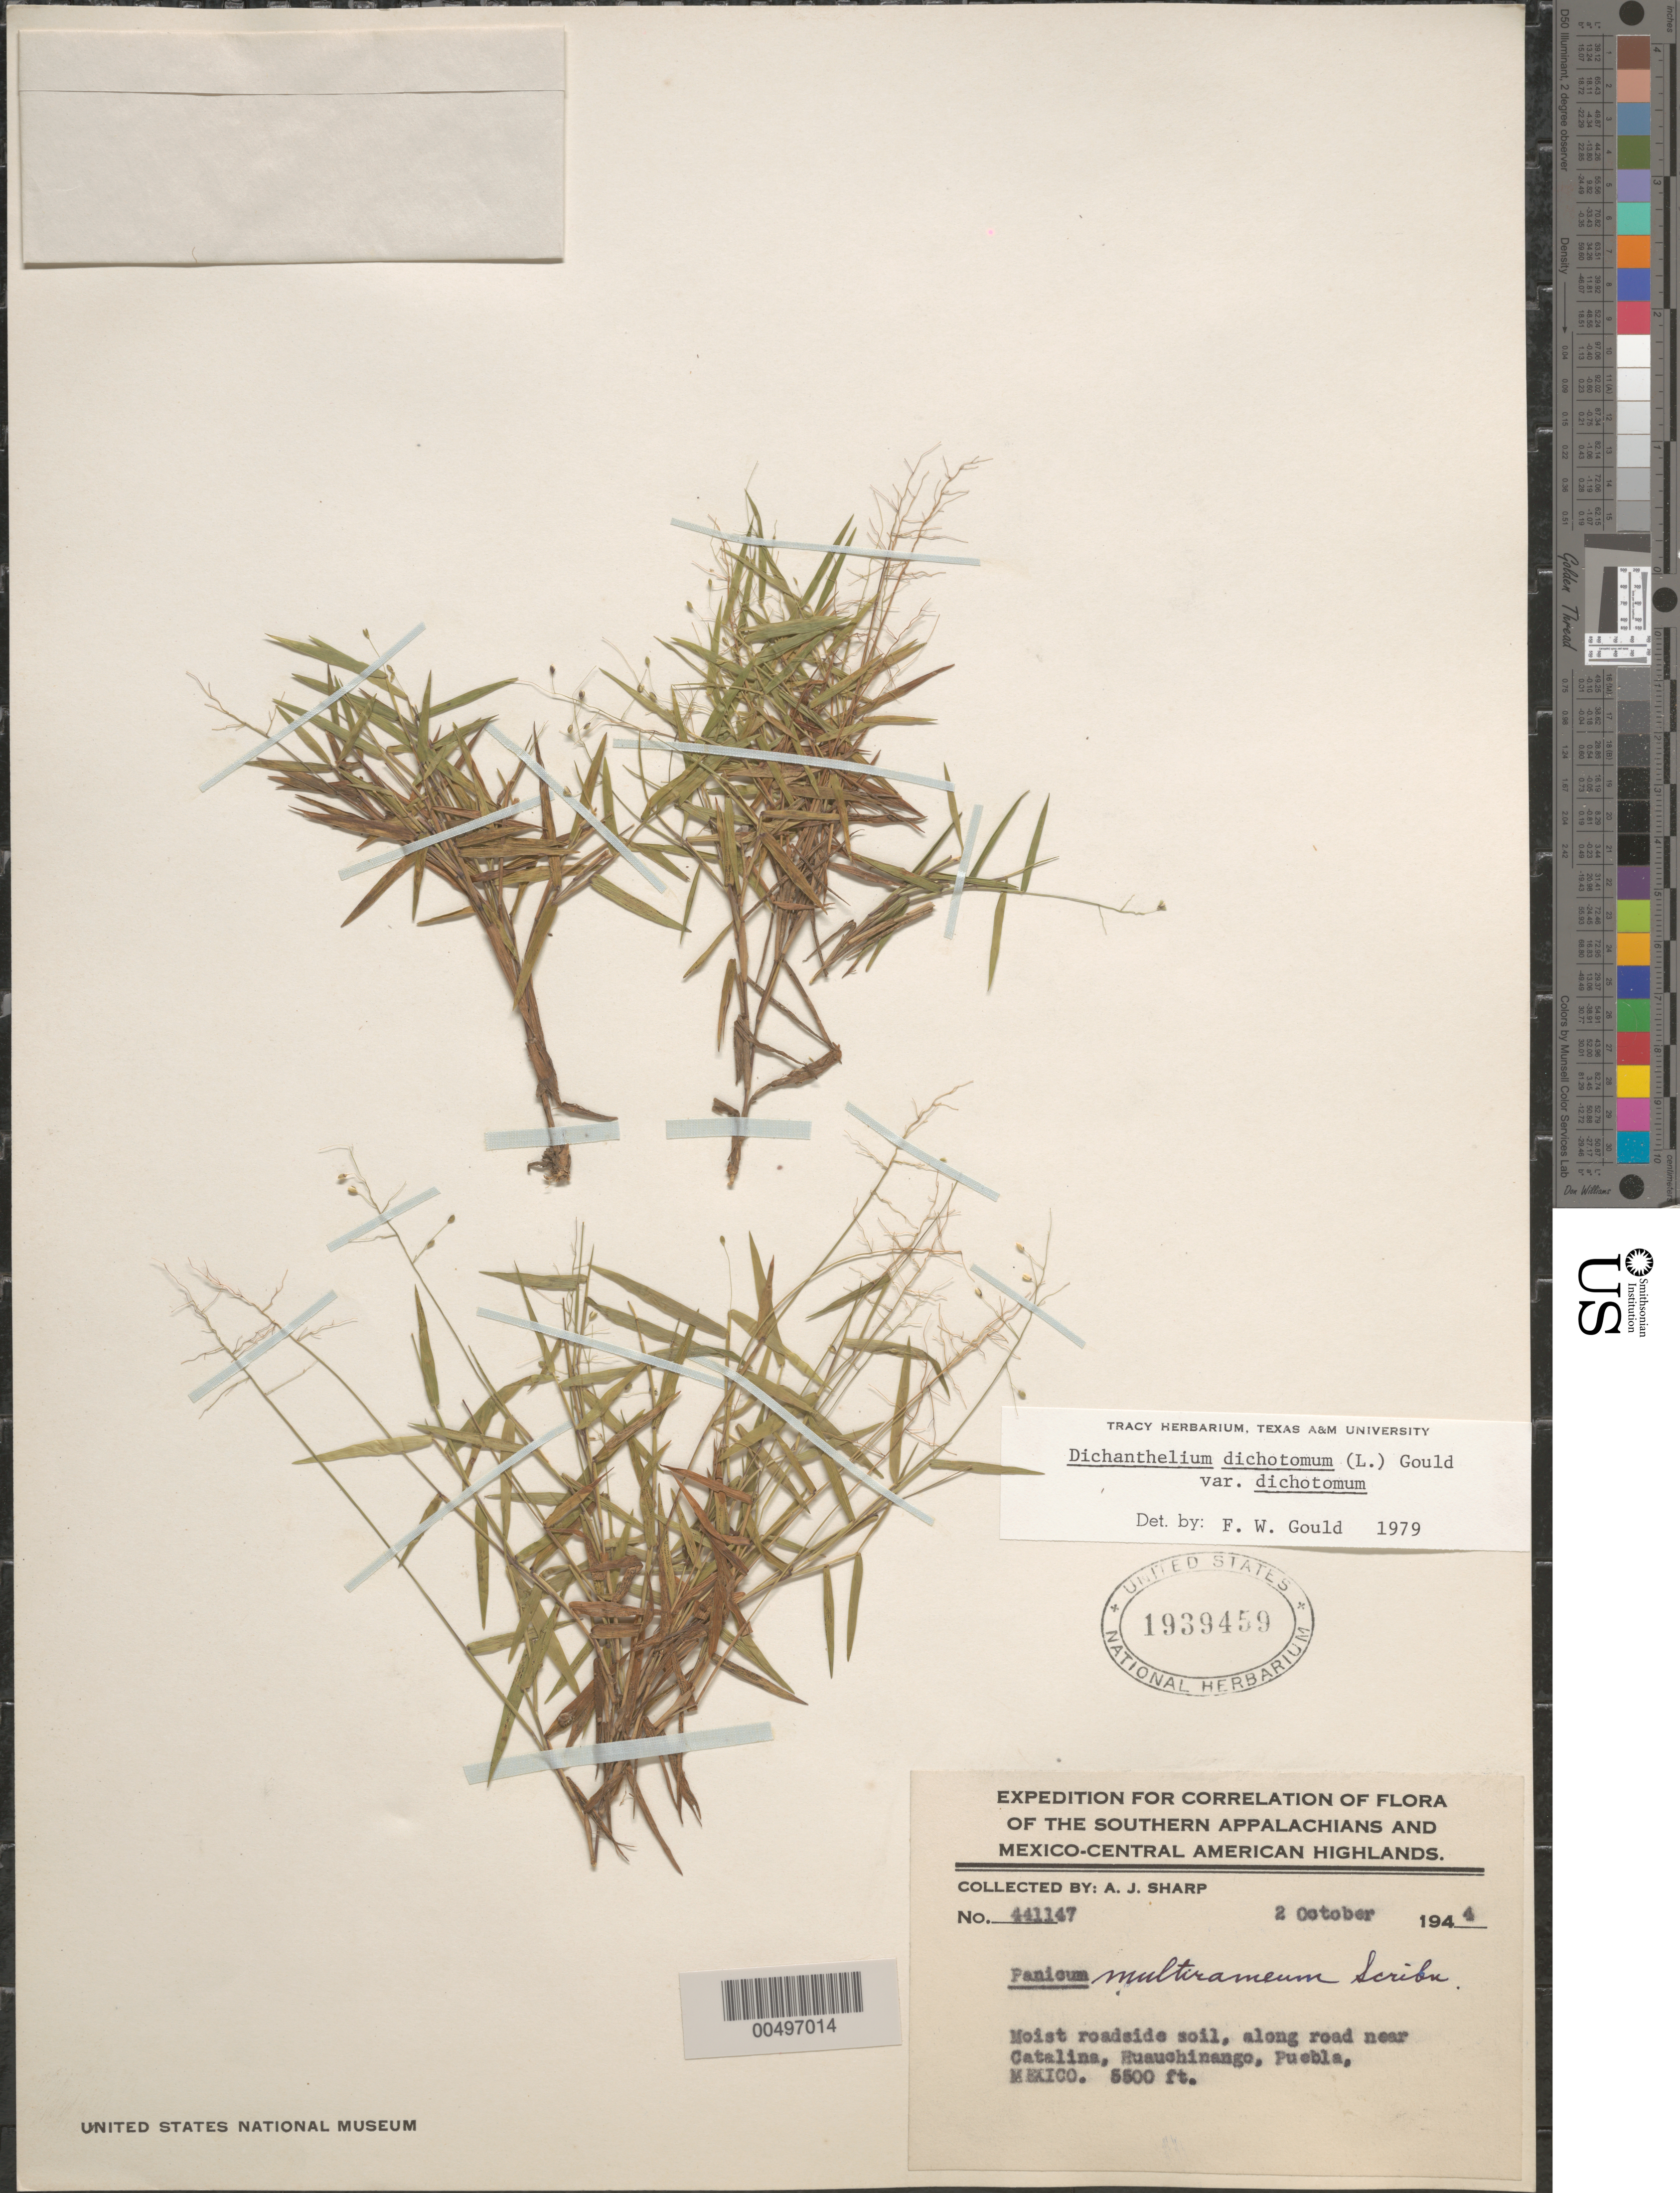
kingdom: Plantae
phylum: Tracheophyta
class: Liliopsida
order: Poales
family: Poaceae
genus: Dichanthelium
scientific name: Dichanthelium dichotomum var. dichotomum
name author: (L.) Gould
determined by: Gould, F. W.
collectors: A. J. Sharp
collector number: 441147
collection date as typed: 2 Oct 1944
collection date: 1944-10-02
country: Mexico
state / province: Puebla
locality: Along rd near Catalina, Huauchinango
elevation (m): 1676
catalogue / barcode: US 1939459